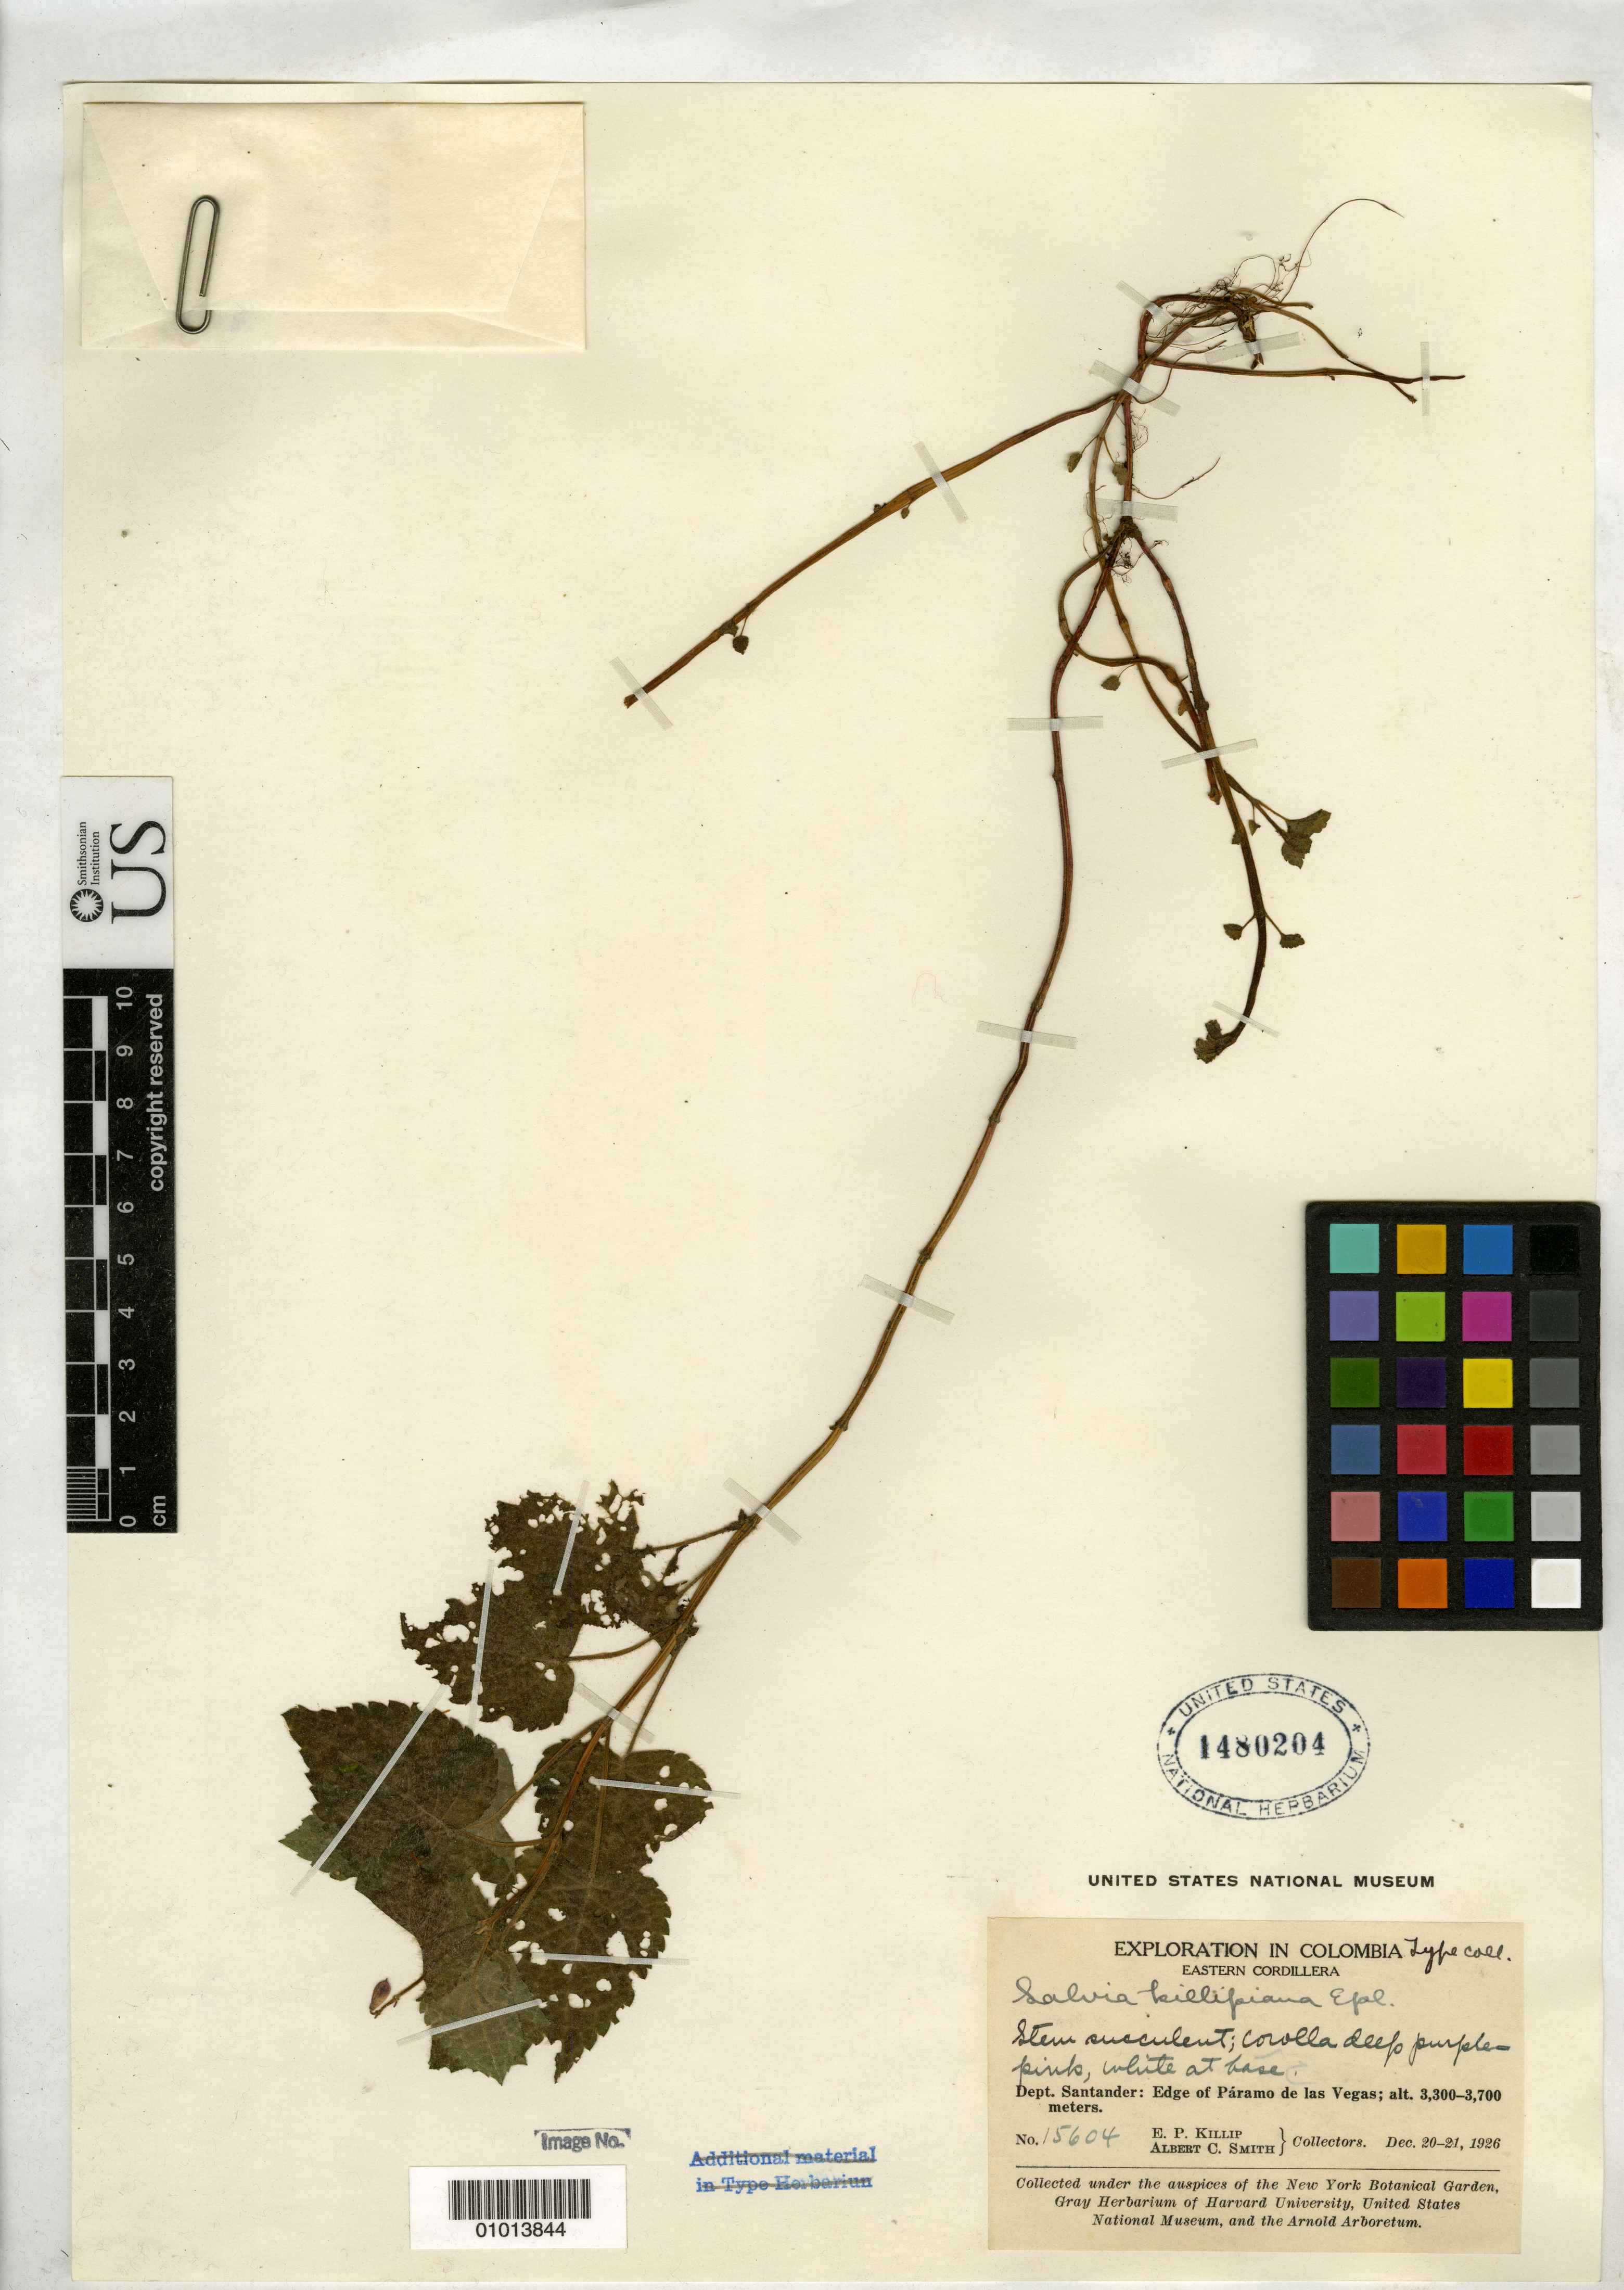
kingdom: Plantae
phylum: Tracheophyta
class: Magnoliopsida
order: Lamiales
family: Lamiaceae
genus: Salvia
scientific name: Salvia killipiana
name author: Epling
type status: Isotype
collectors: E. P. Killip & A. C. Smith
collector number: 15604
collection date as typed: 20 Dec 1926 to 21 Dec 1926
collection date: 1926-12-20/1926-12-21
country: Colombia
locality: Eastern Cordillera, Dept. Santander: Edge of Paramo de Las Vegas.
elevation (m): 3300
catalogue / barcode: US 1480204